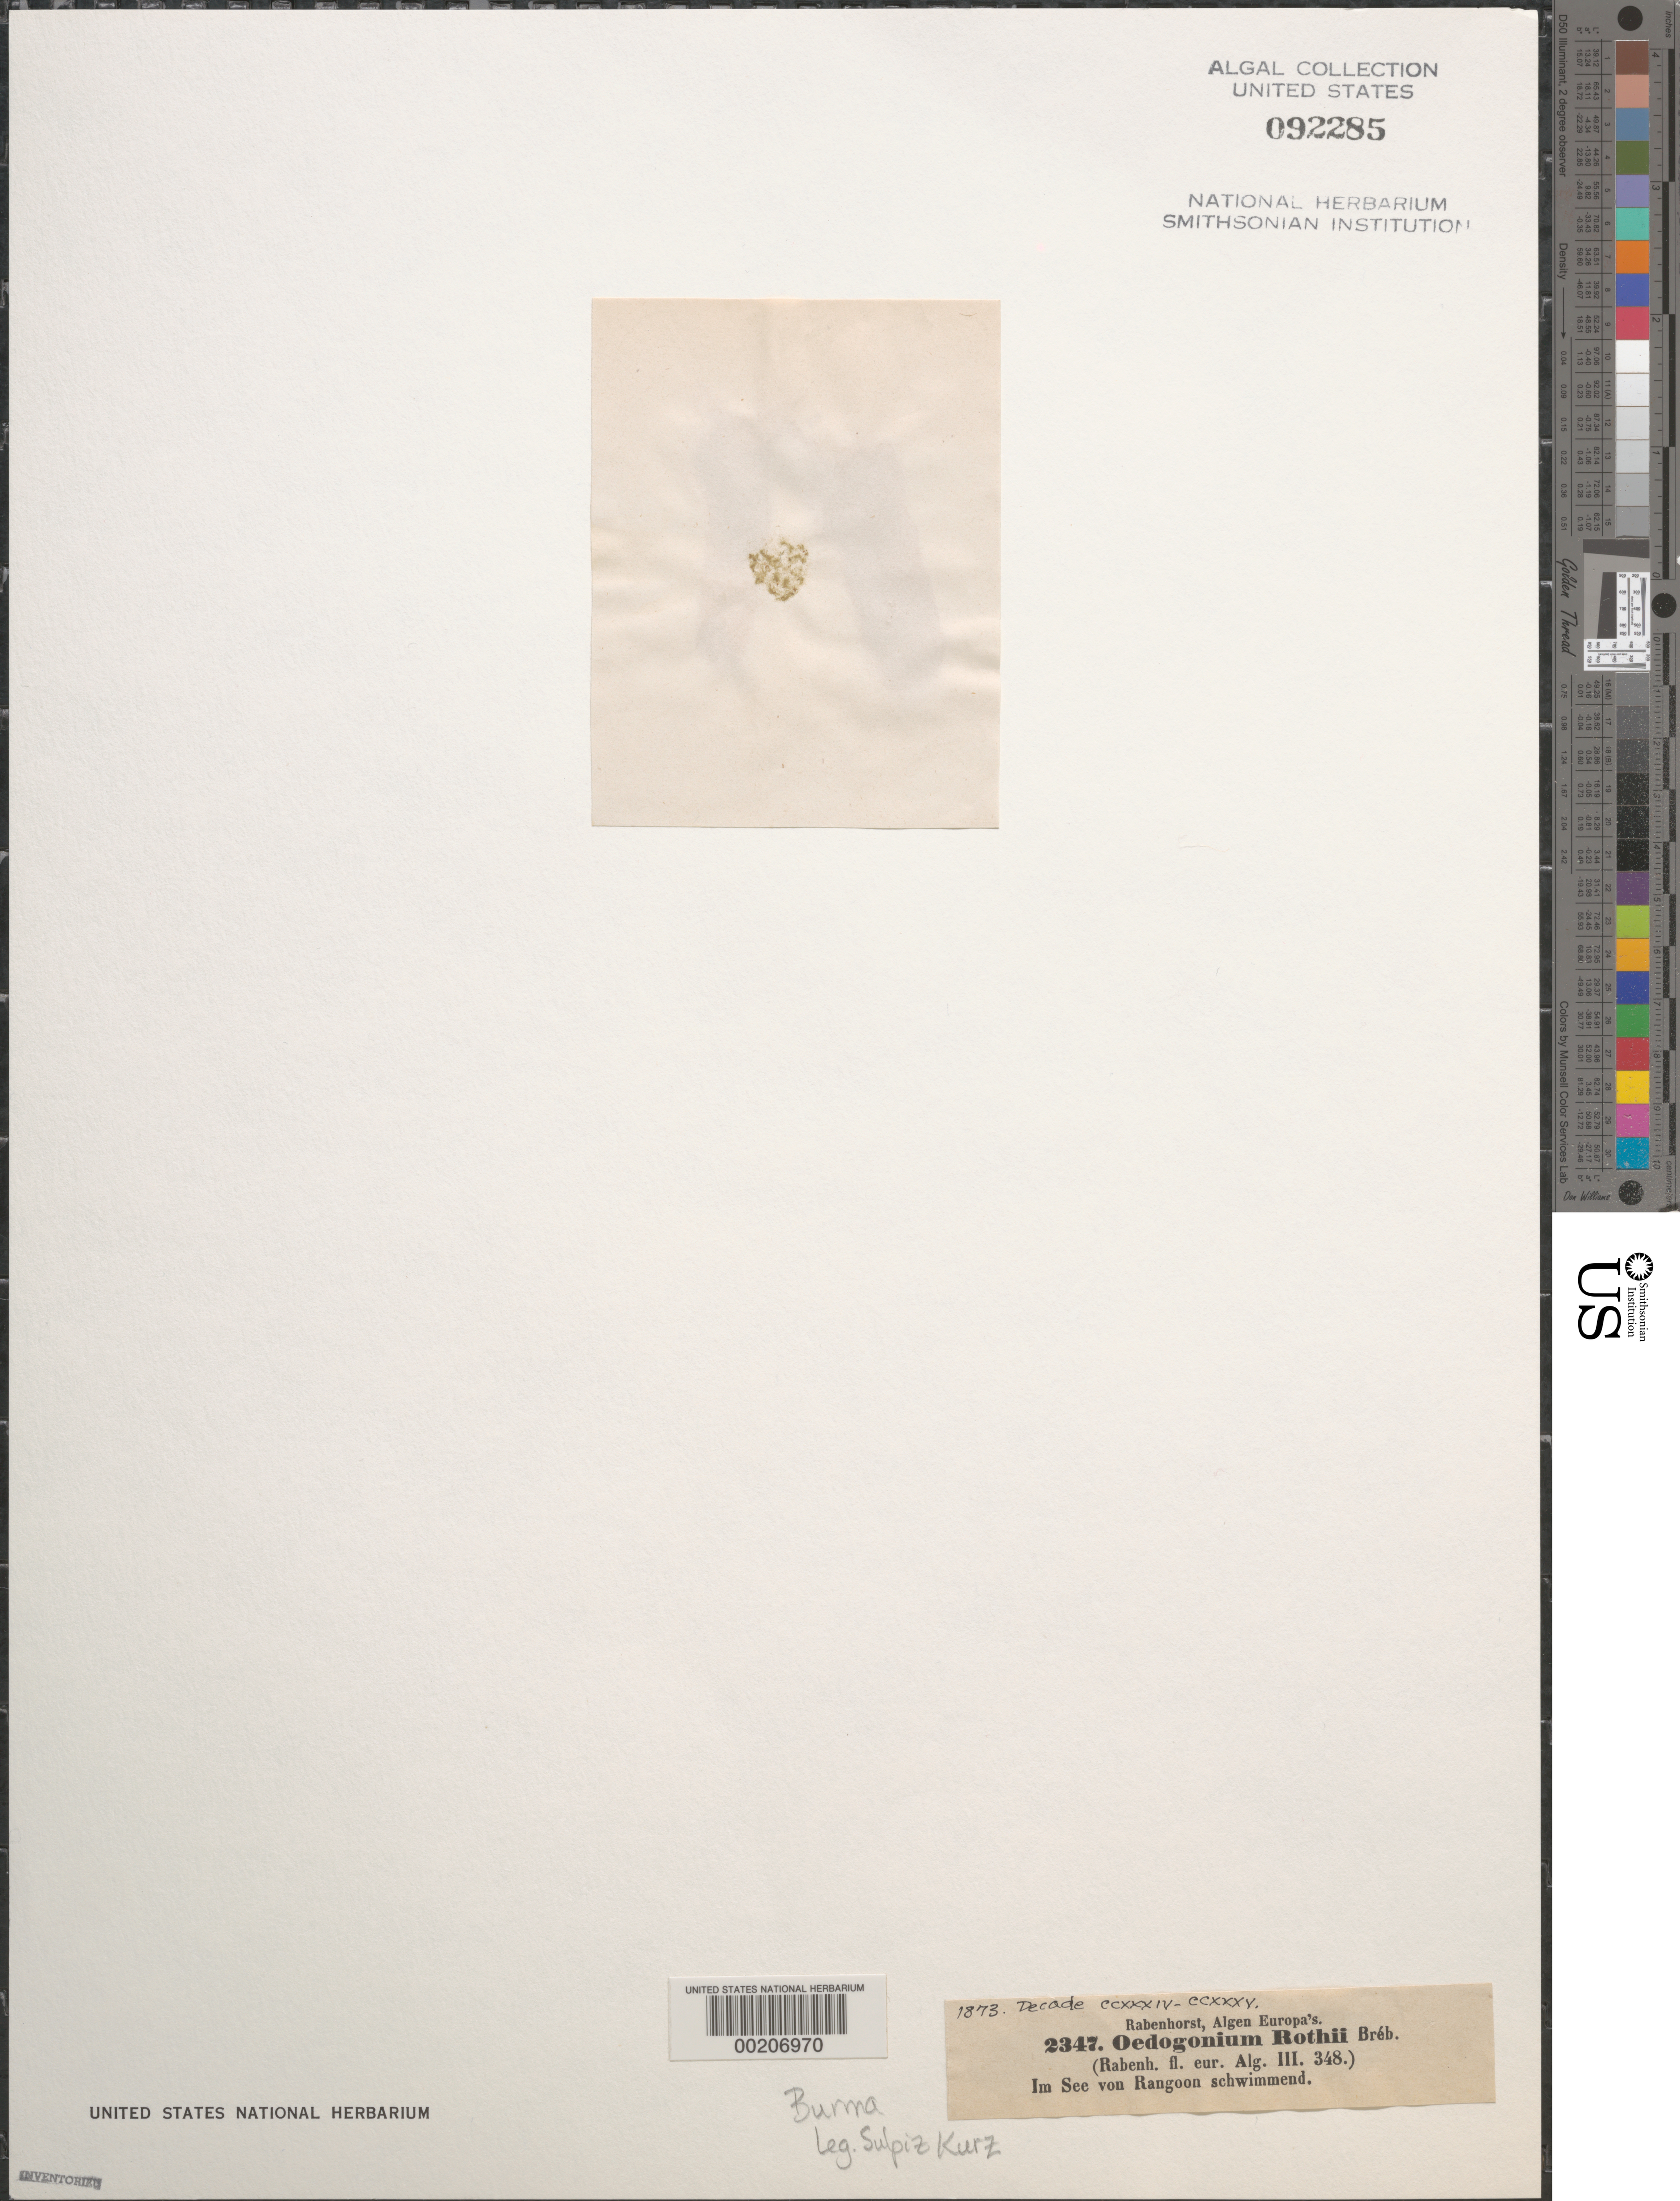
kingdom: Plantae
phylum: Chlorophyta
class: Chlorophyceae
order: Oedogoniales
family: Oedogoniaceae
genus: Oedogonium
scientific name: Oedogonium rothii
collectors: W. Kurz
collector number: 2347 & KURZ 3253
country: Myanmar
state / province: Yangon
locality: Rangoon lake (see von rangoon)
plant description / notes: Rabenhorst, Die Algen Europa's, Dec. 234-235, 1873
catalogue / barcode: US 92285